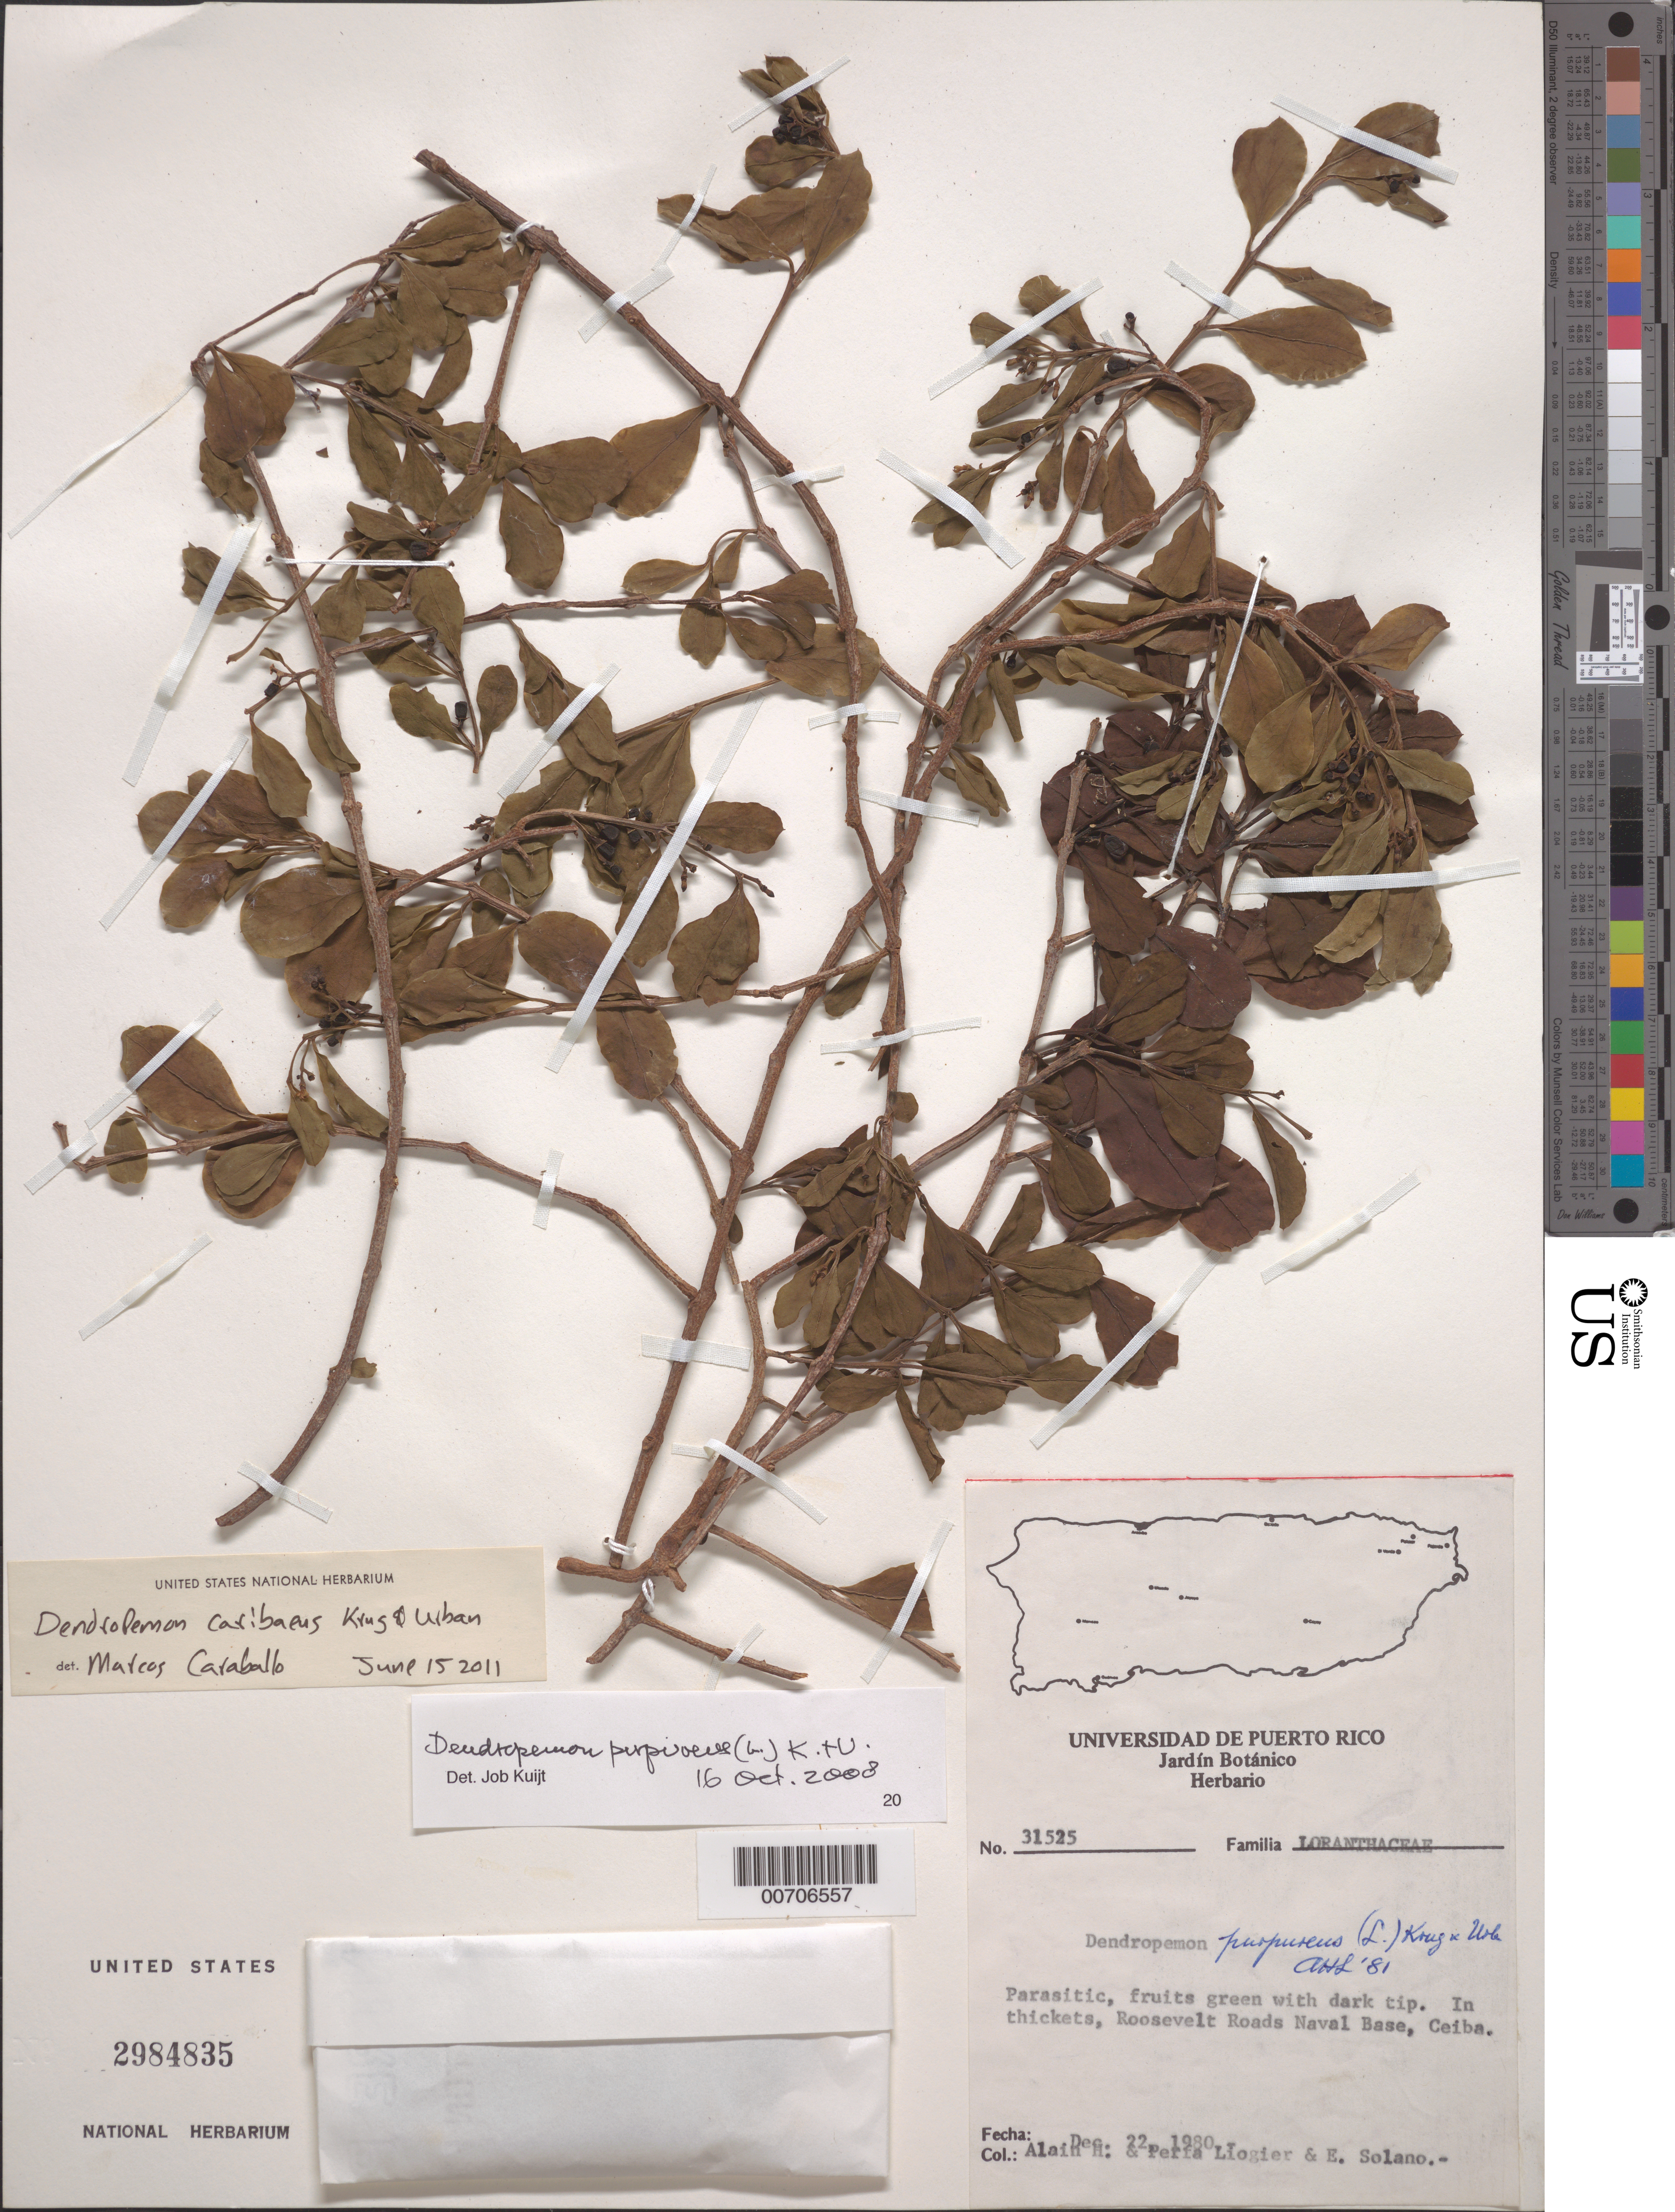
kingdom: Plantae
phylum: Tracheophyta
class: Magnoliopsida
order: Santalales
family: Loranthaceae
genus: Dendropemon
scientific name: Dendropemon purpureus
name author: (L.) Krug & Urb.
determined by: Liogier, Alain H.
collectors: A. H. Liogier, M. P. Liogier & E. Solano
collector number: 31525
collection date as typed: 22 Dec 1980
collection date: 1980-12-22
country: Puerto Rico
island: Greater Antilles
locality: Roosevelt Roads Naval Base, Ceiba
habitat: In thickets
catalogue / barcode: US 2984835